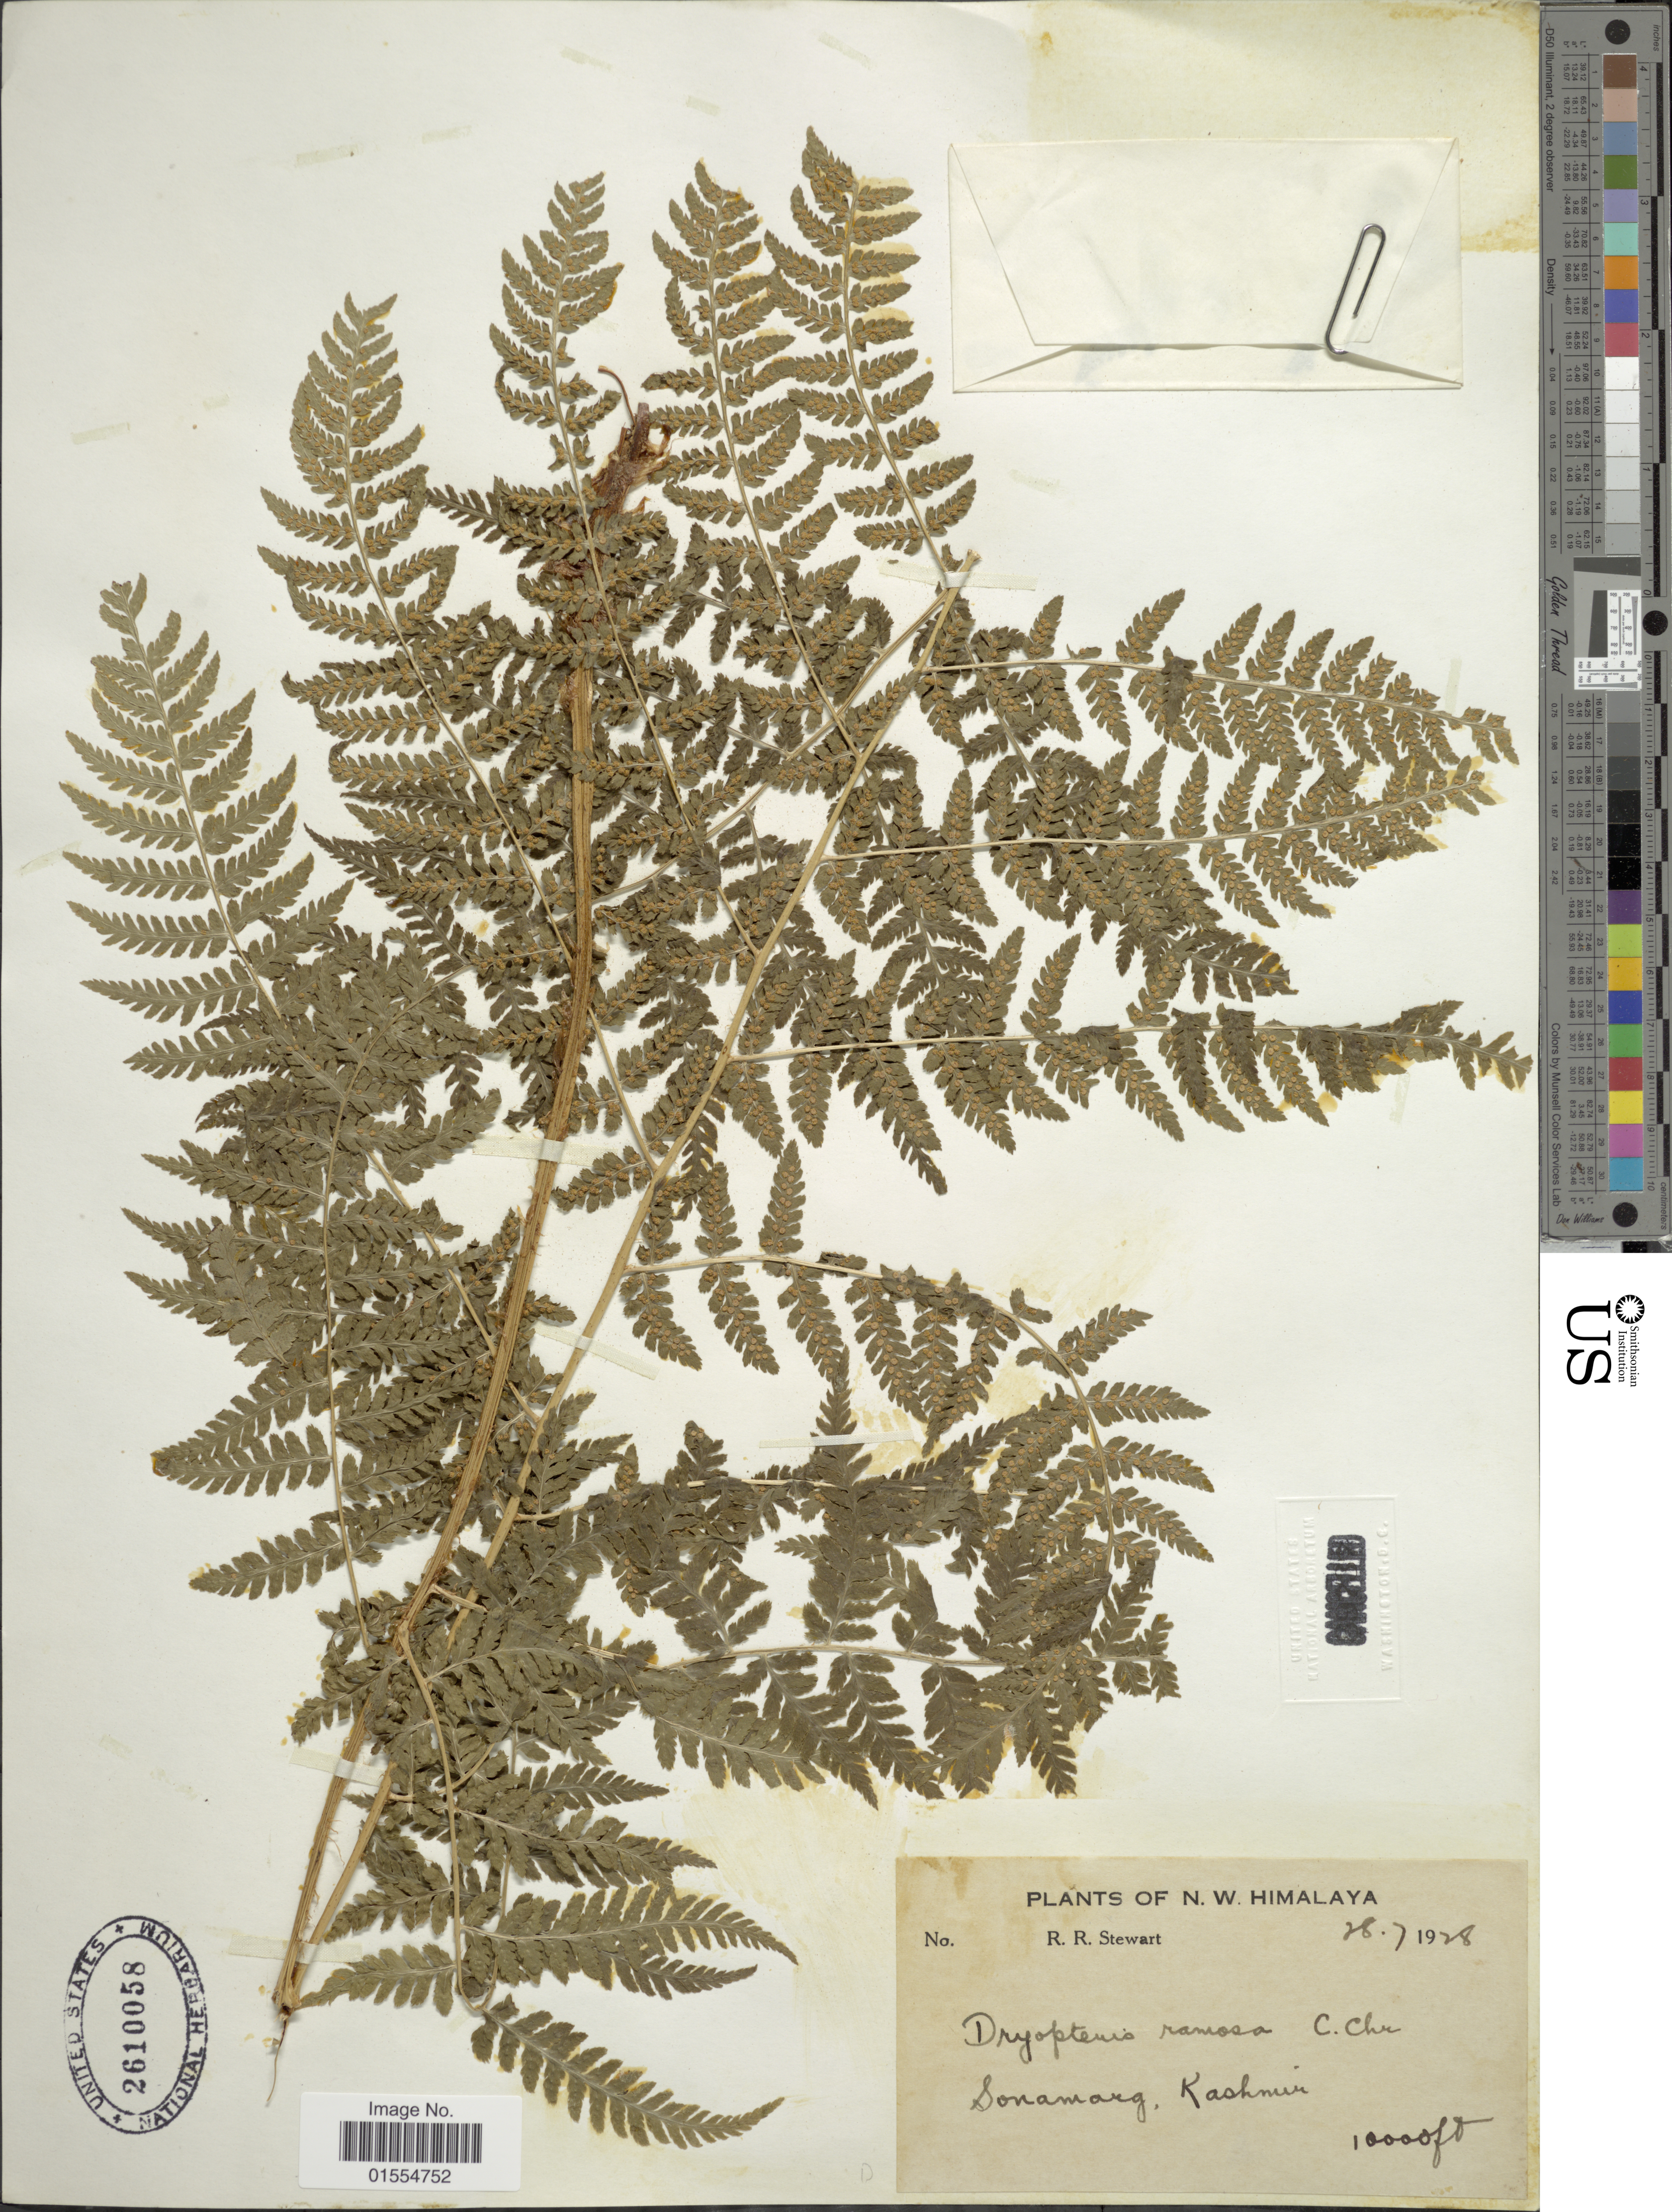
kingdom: Plantae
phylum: Tracheophyta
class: Polypodiopsida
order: Polypodiales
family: Dryopteridaceae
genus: Dryopteris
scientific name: Dryopteris ramosa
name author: (C. Hope) C. Chr.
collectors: R. R. Stewart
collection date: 1928-07-28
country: India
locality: N. W. Himalaya, Sonamarg, Kashmir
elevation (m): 3048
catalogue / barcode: US 2610058